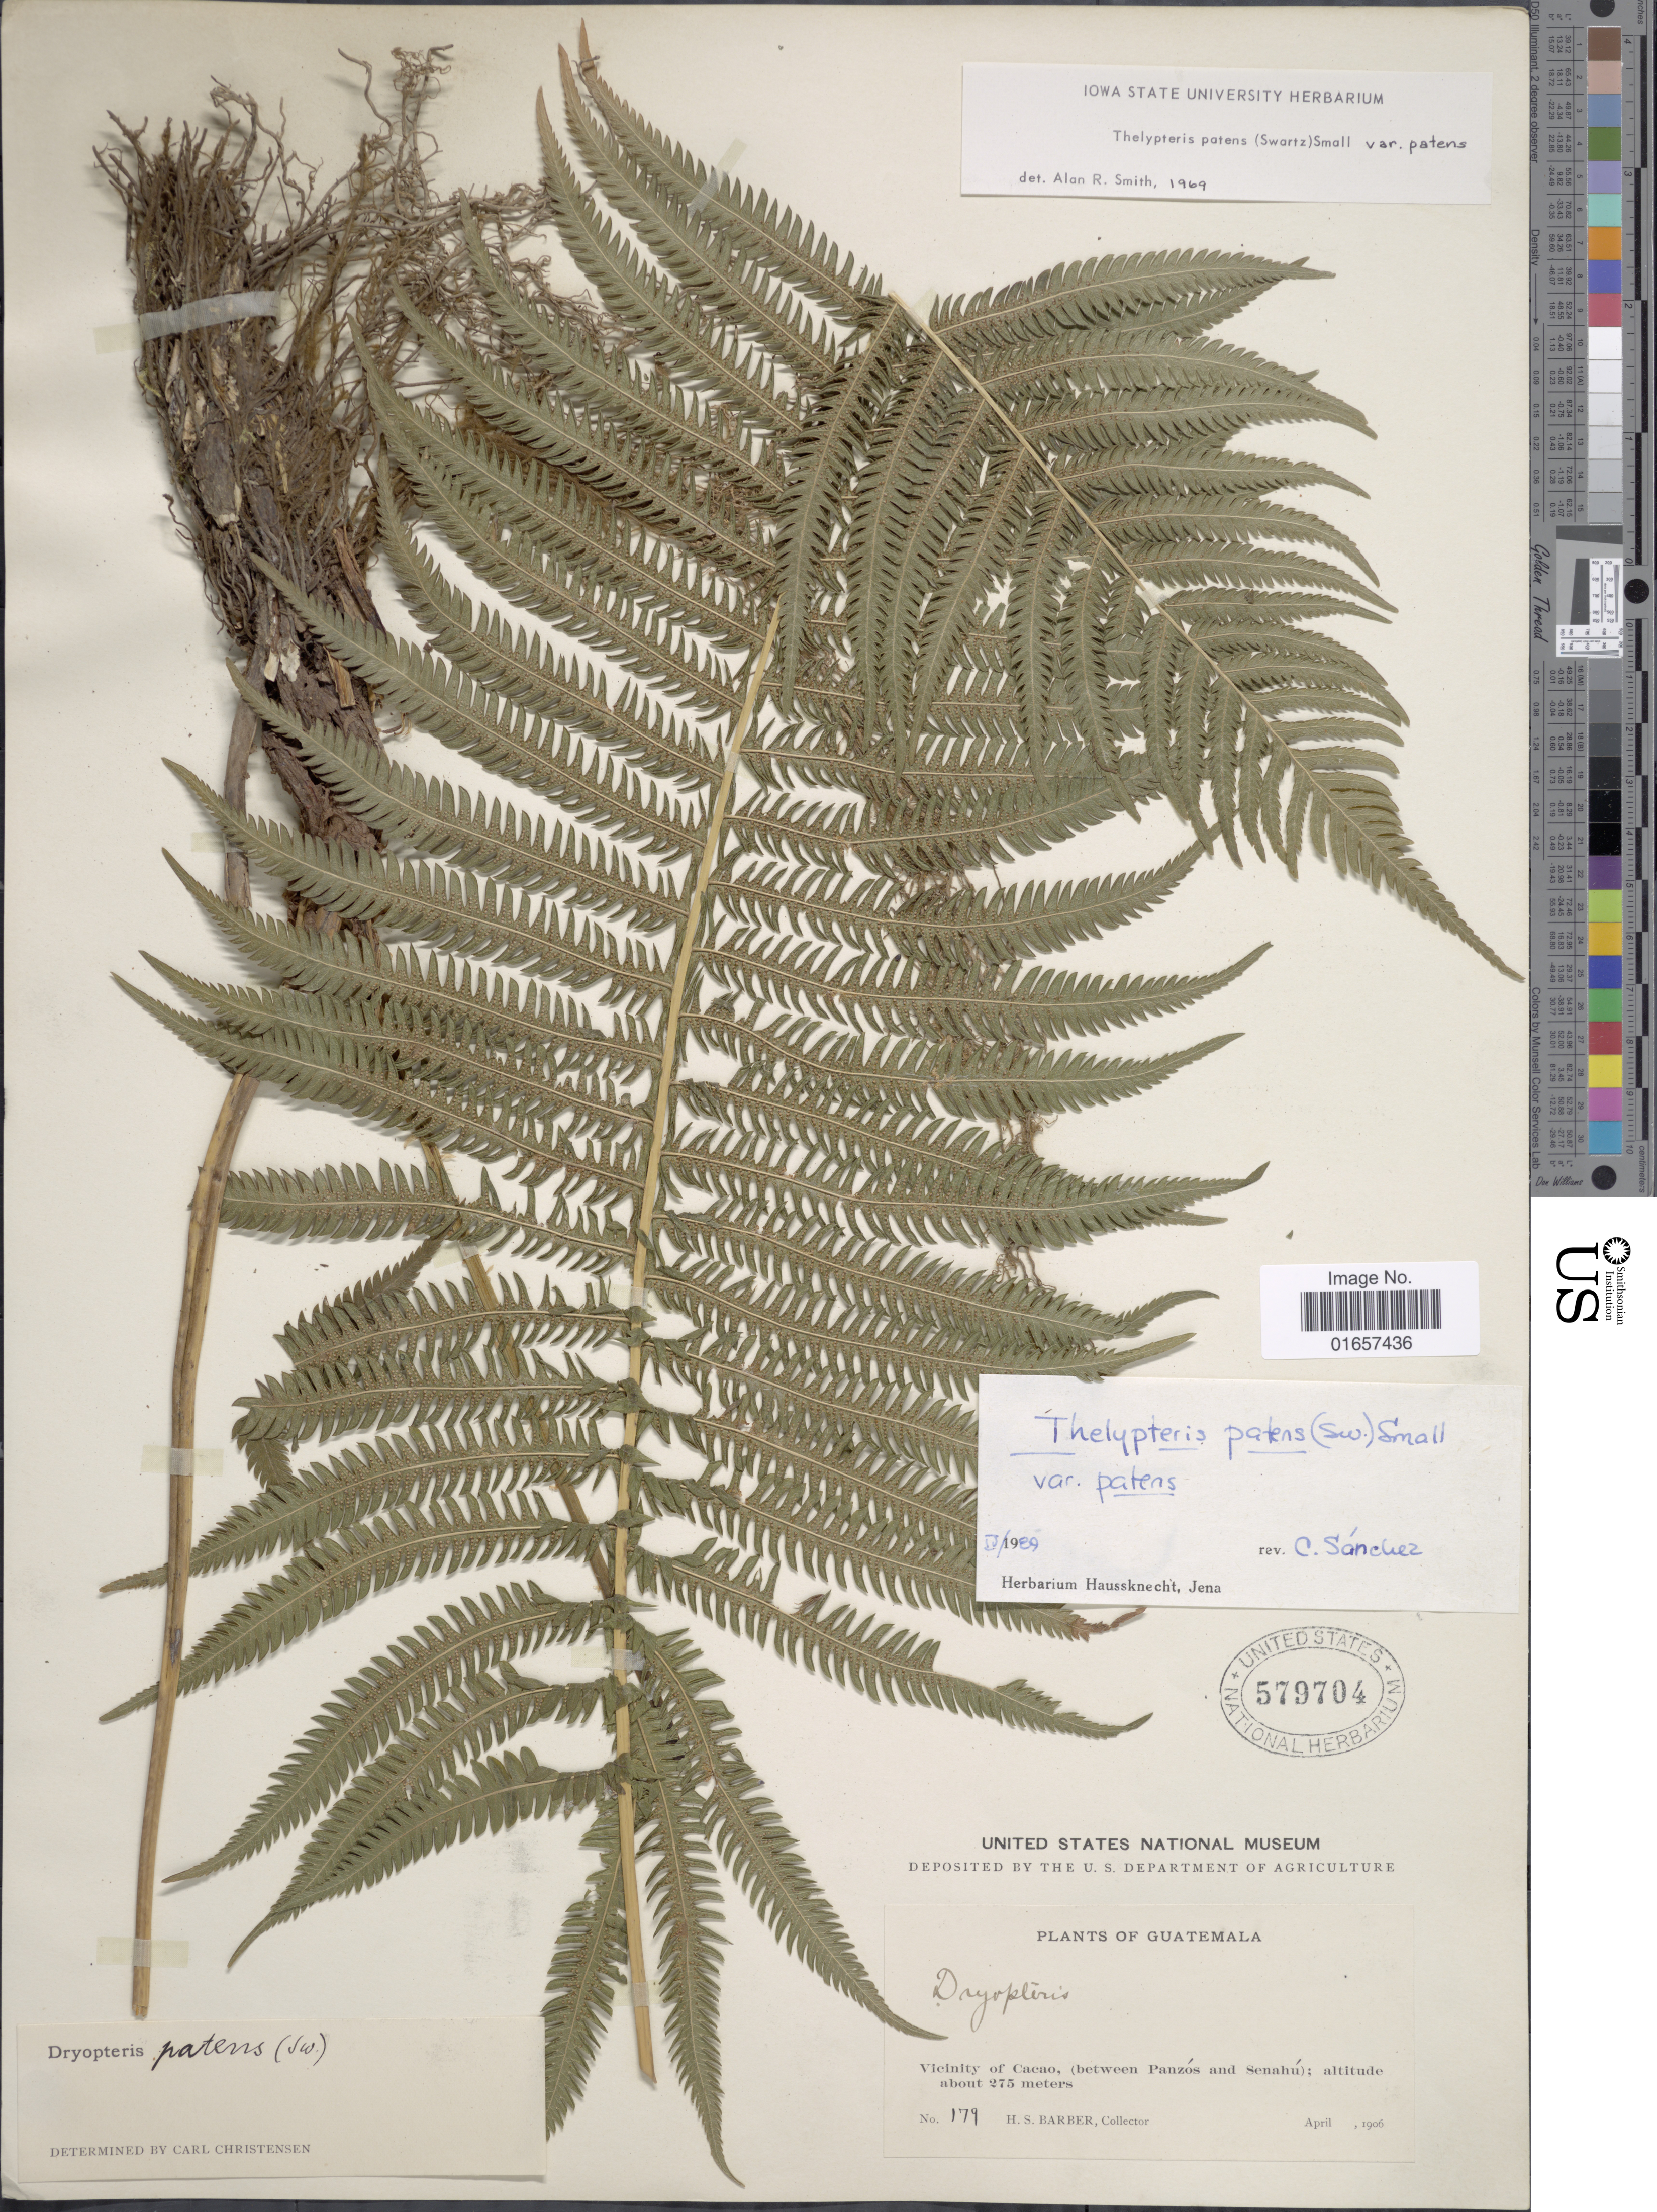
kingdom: Plantae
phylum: Tracheophyta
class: Polypodiopsida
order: Polypodiales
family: Thelypteridaceae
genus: Christella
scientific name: Christella patens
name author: (Sw.) Holttum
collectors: H. Barber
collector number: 179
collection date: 1906-04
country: Guatemala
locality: Guatemala, Vicinity of Cacao, (between Panzós and Senahú).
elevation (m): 275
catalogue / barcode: US 579704